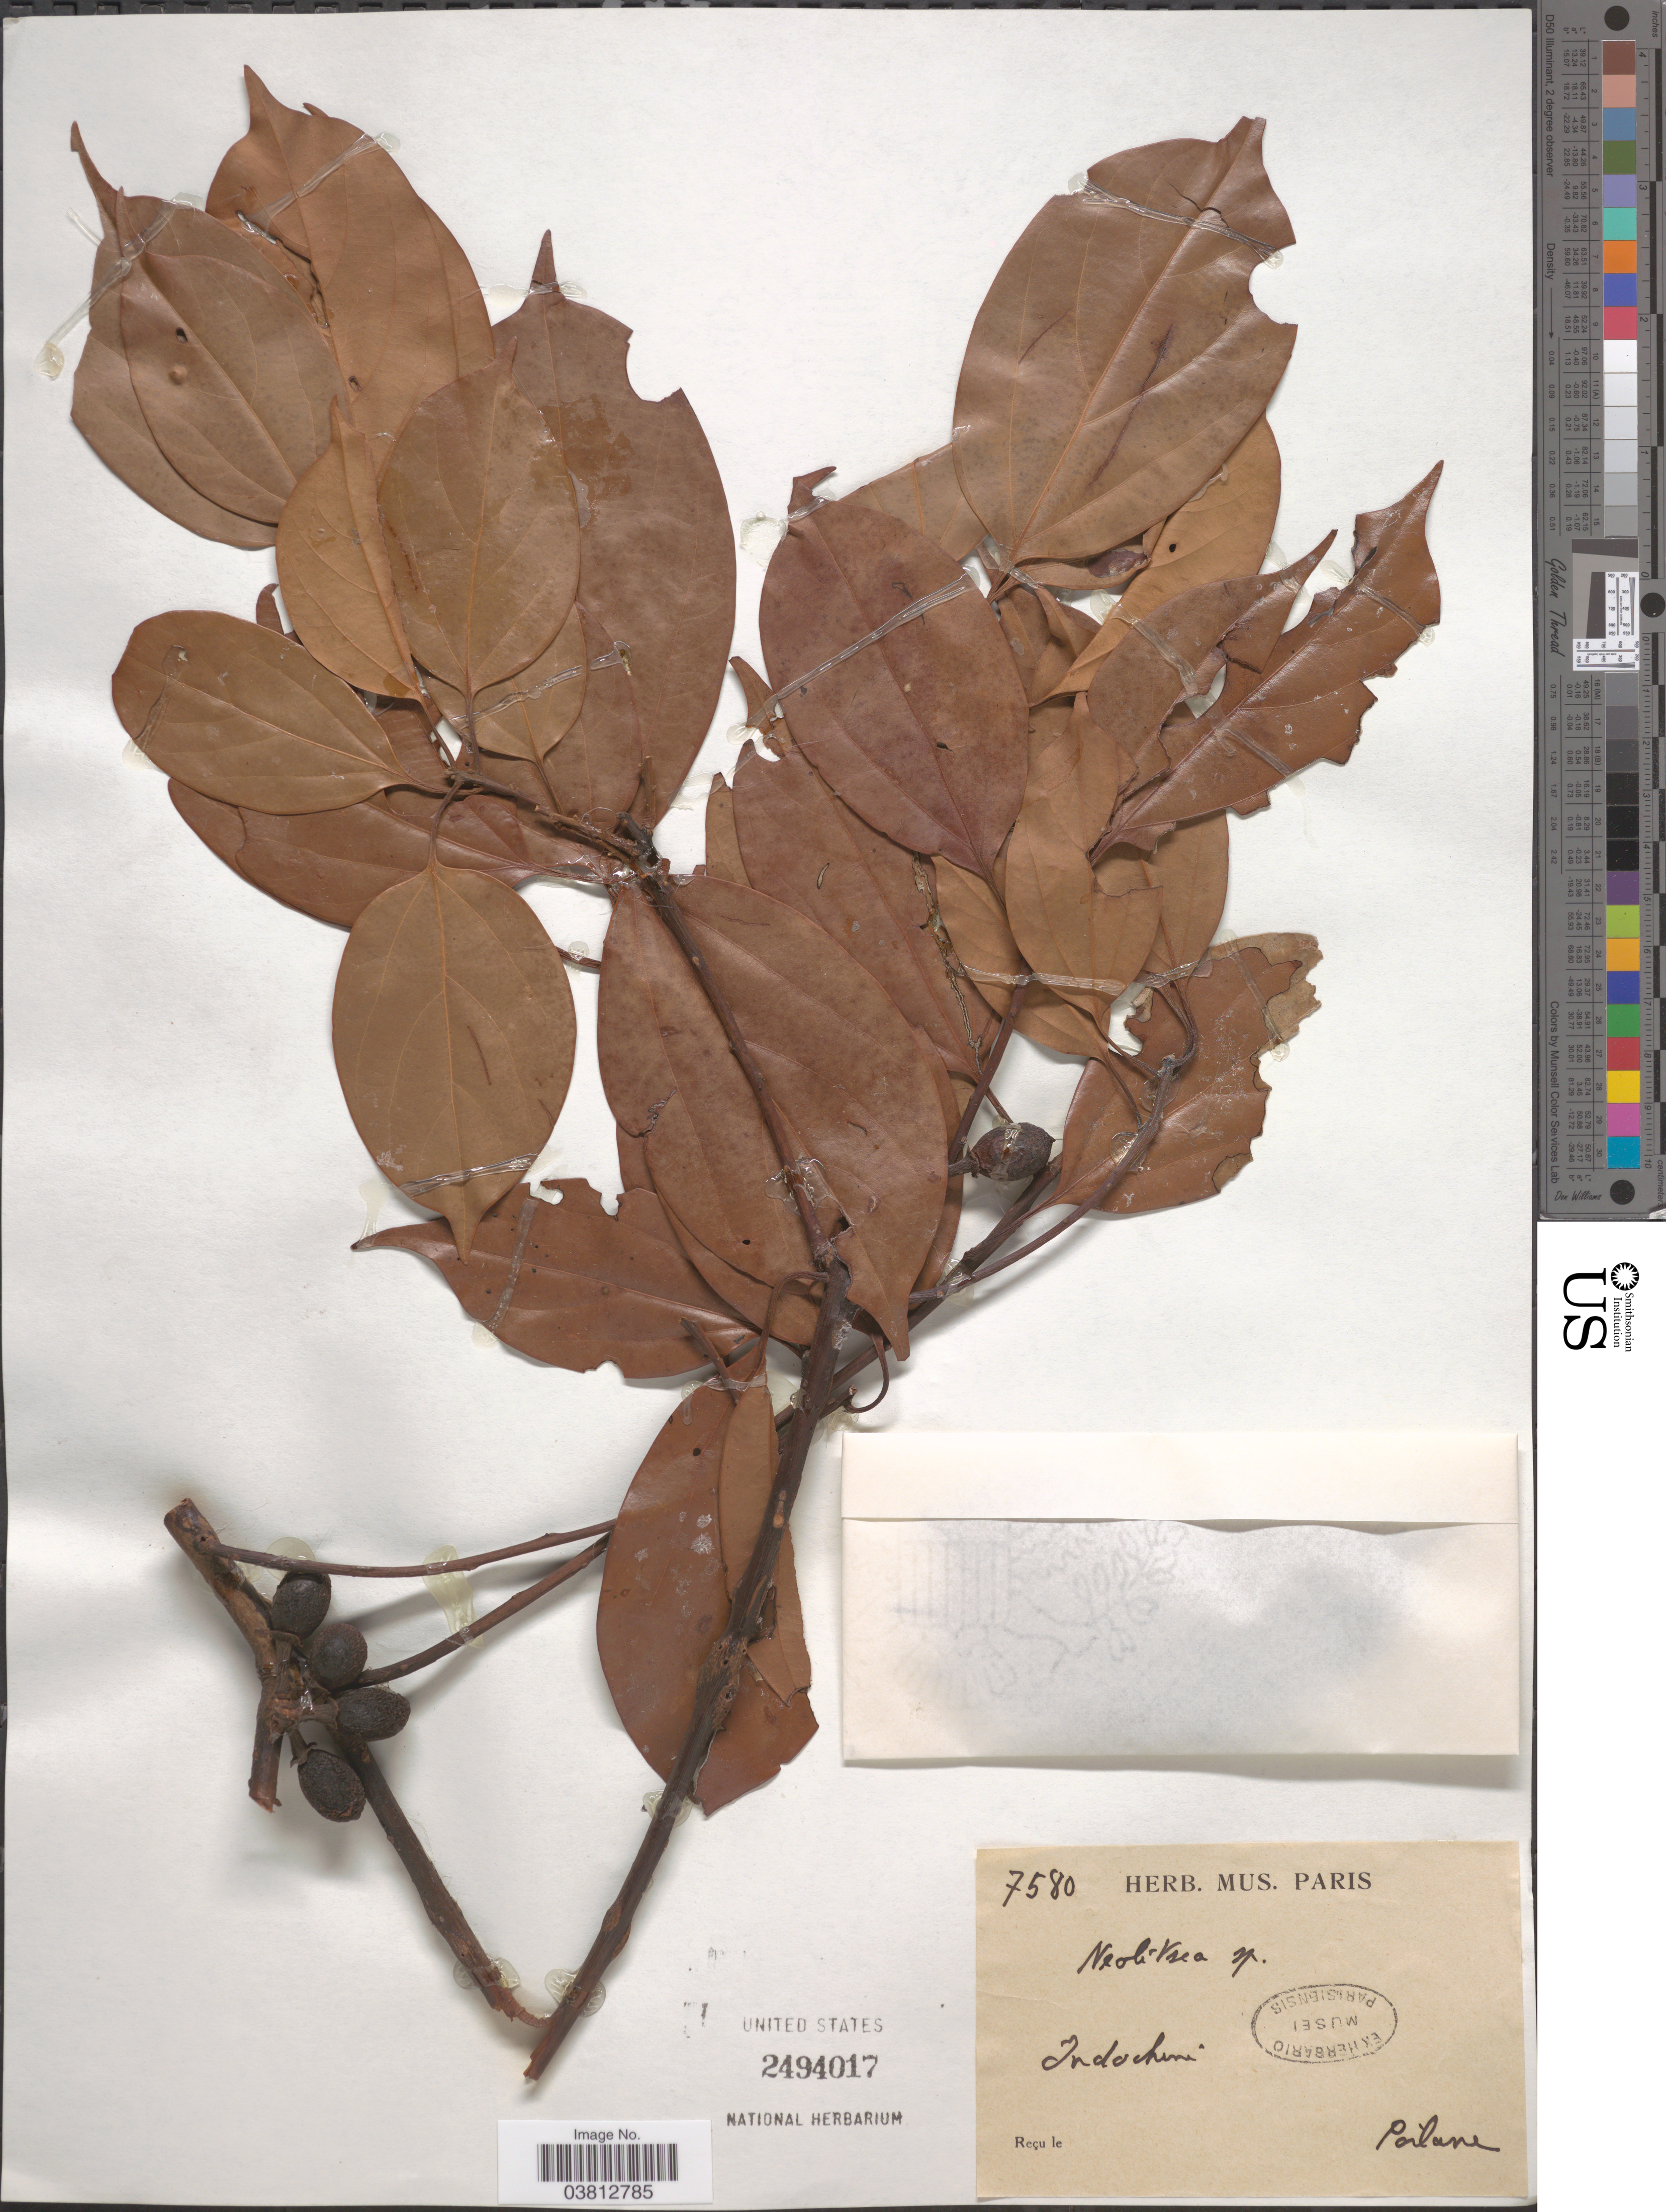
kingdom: Plantae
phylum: Tracheophyta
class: Magnoliopsida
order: Laurales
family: Lauraceae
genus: Neolitsea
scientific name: Neolitsea sp.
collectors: -. Poilane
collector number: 7580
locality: Indochine.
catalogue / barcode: US 2494017